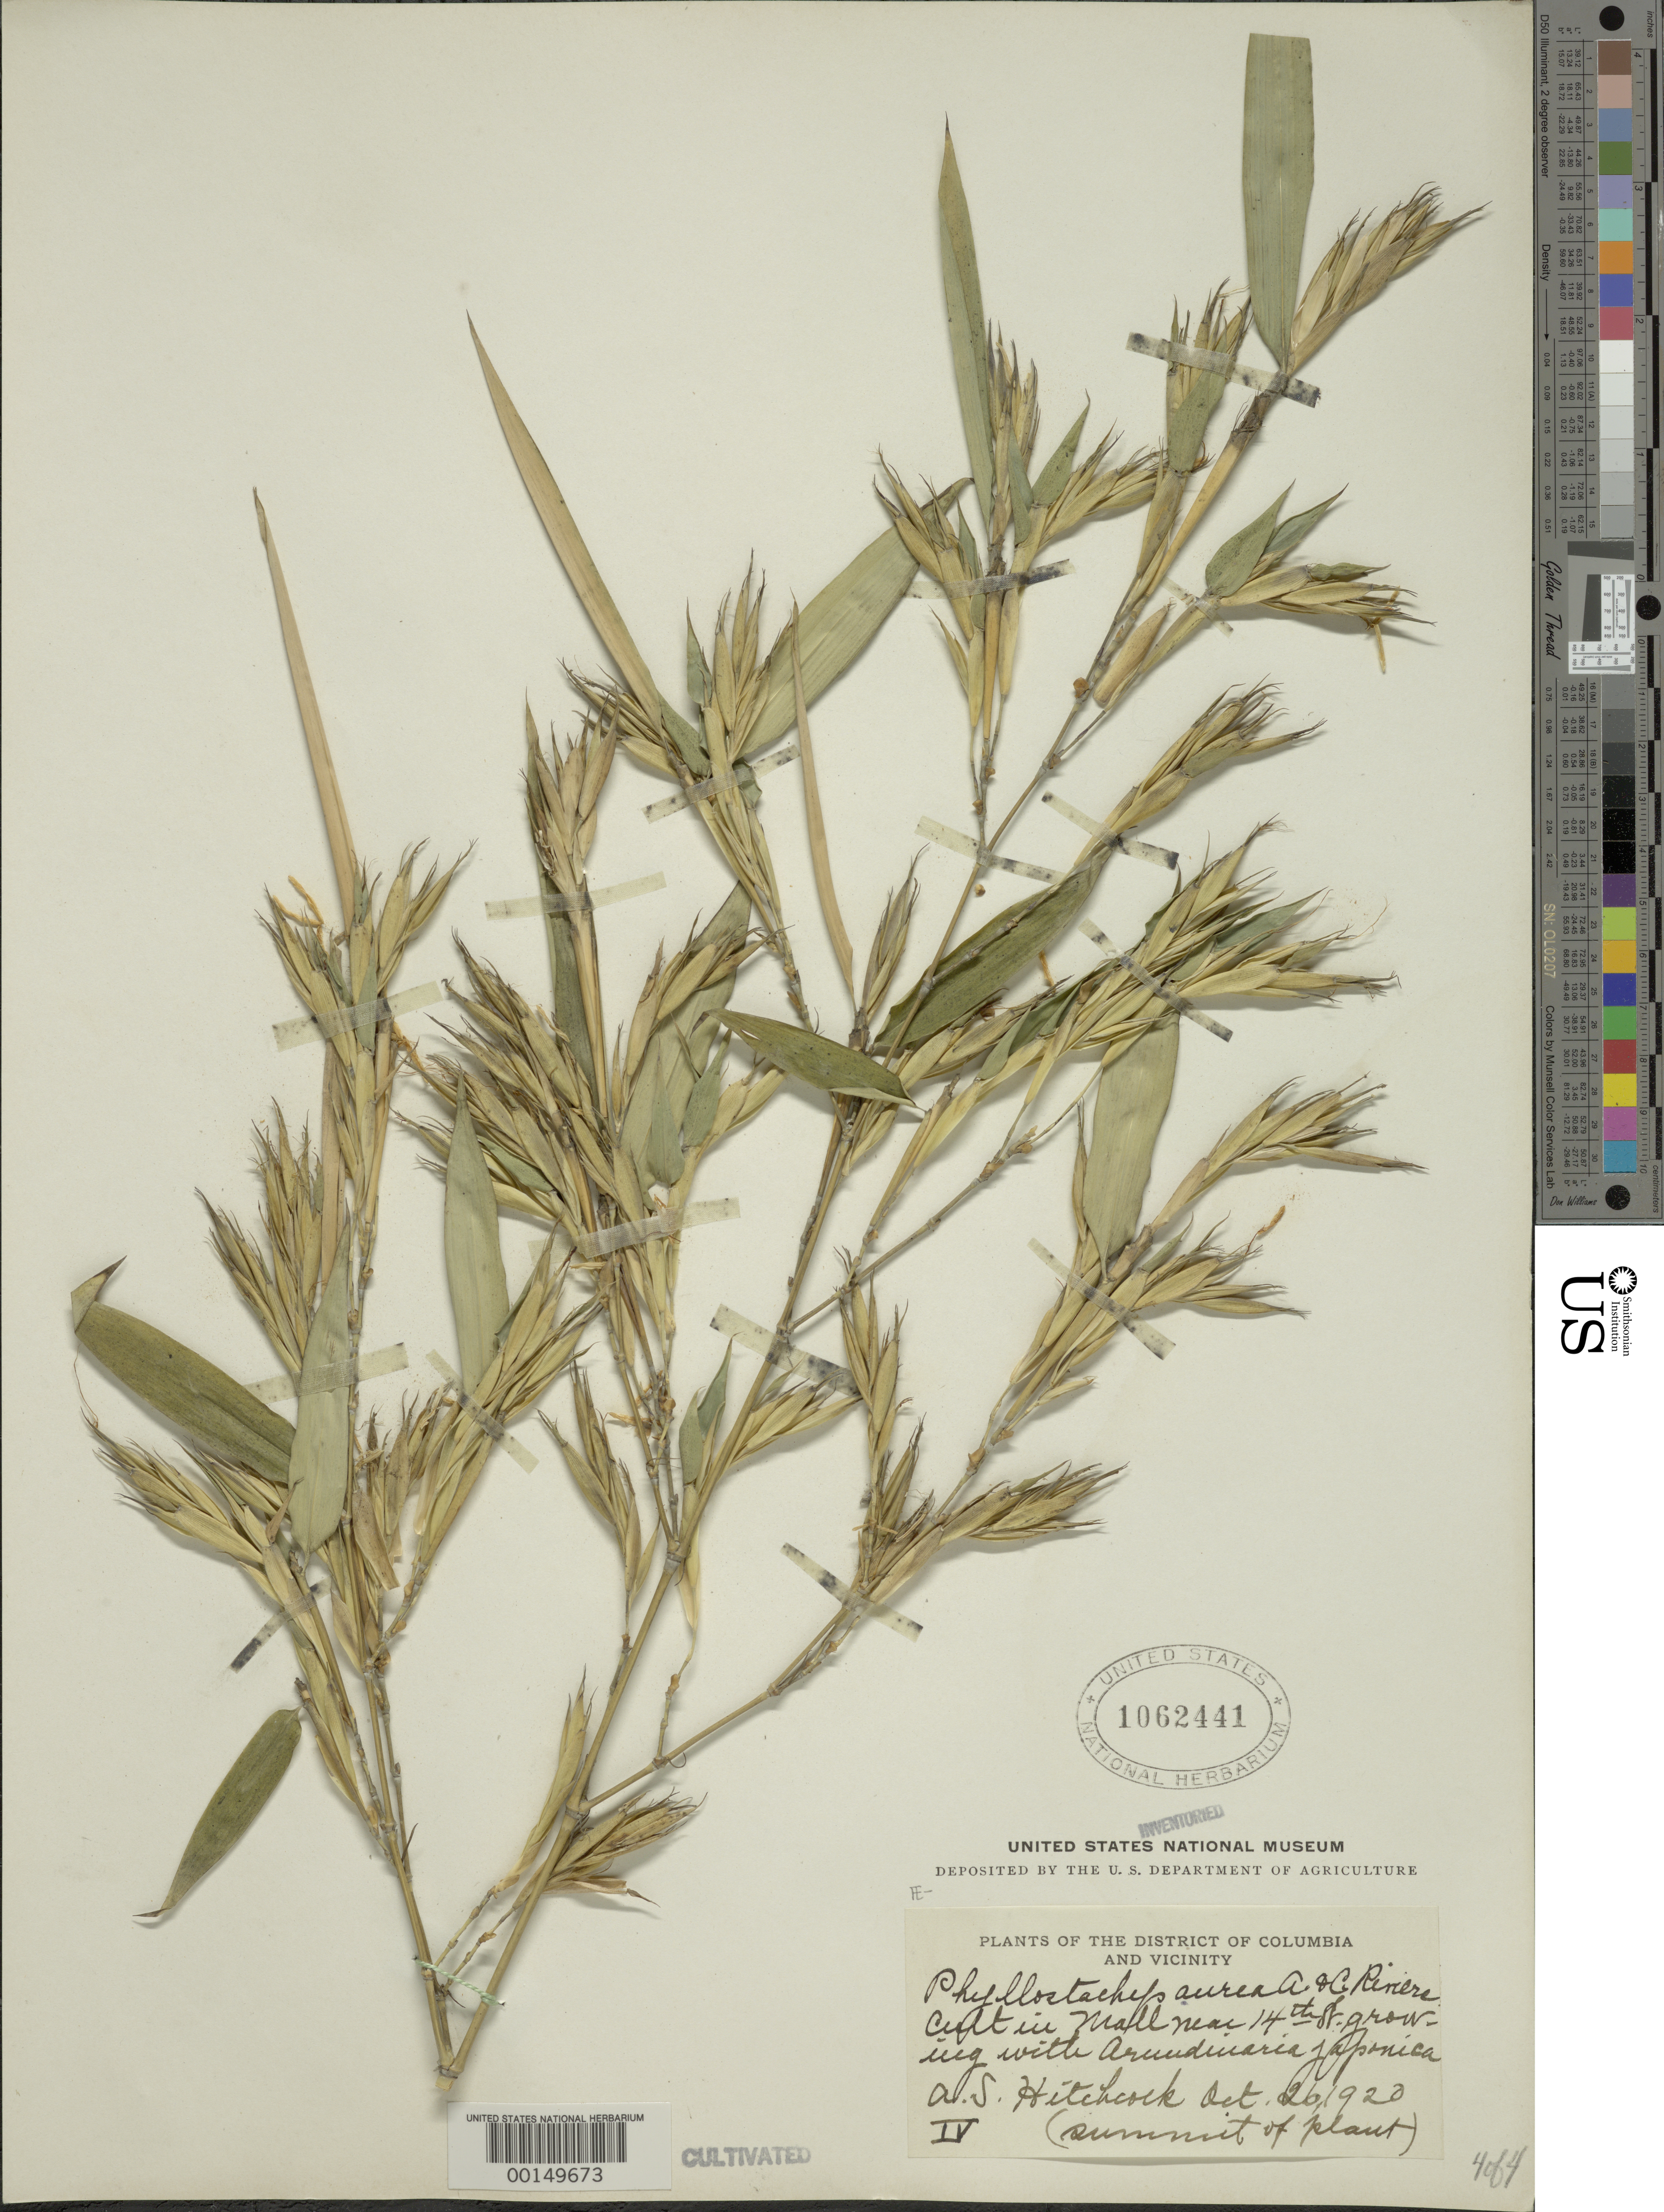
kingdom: Plantae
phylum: Tracheophyta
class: Liliopsida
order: Poales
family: Poaceae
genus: Phyllostachys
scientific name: Phyllostachys aurea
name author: Rivière & C. Rivière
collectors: A. S. Hitchcock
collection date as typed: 26 Oct 1920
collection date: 1920-10-26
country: United States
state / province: District of Columbia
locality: Mall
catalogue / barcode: US 1062441